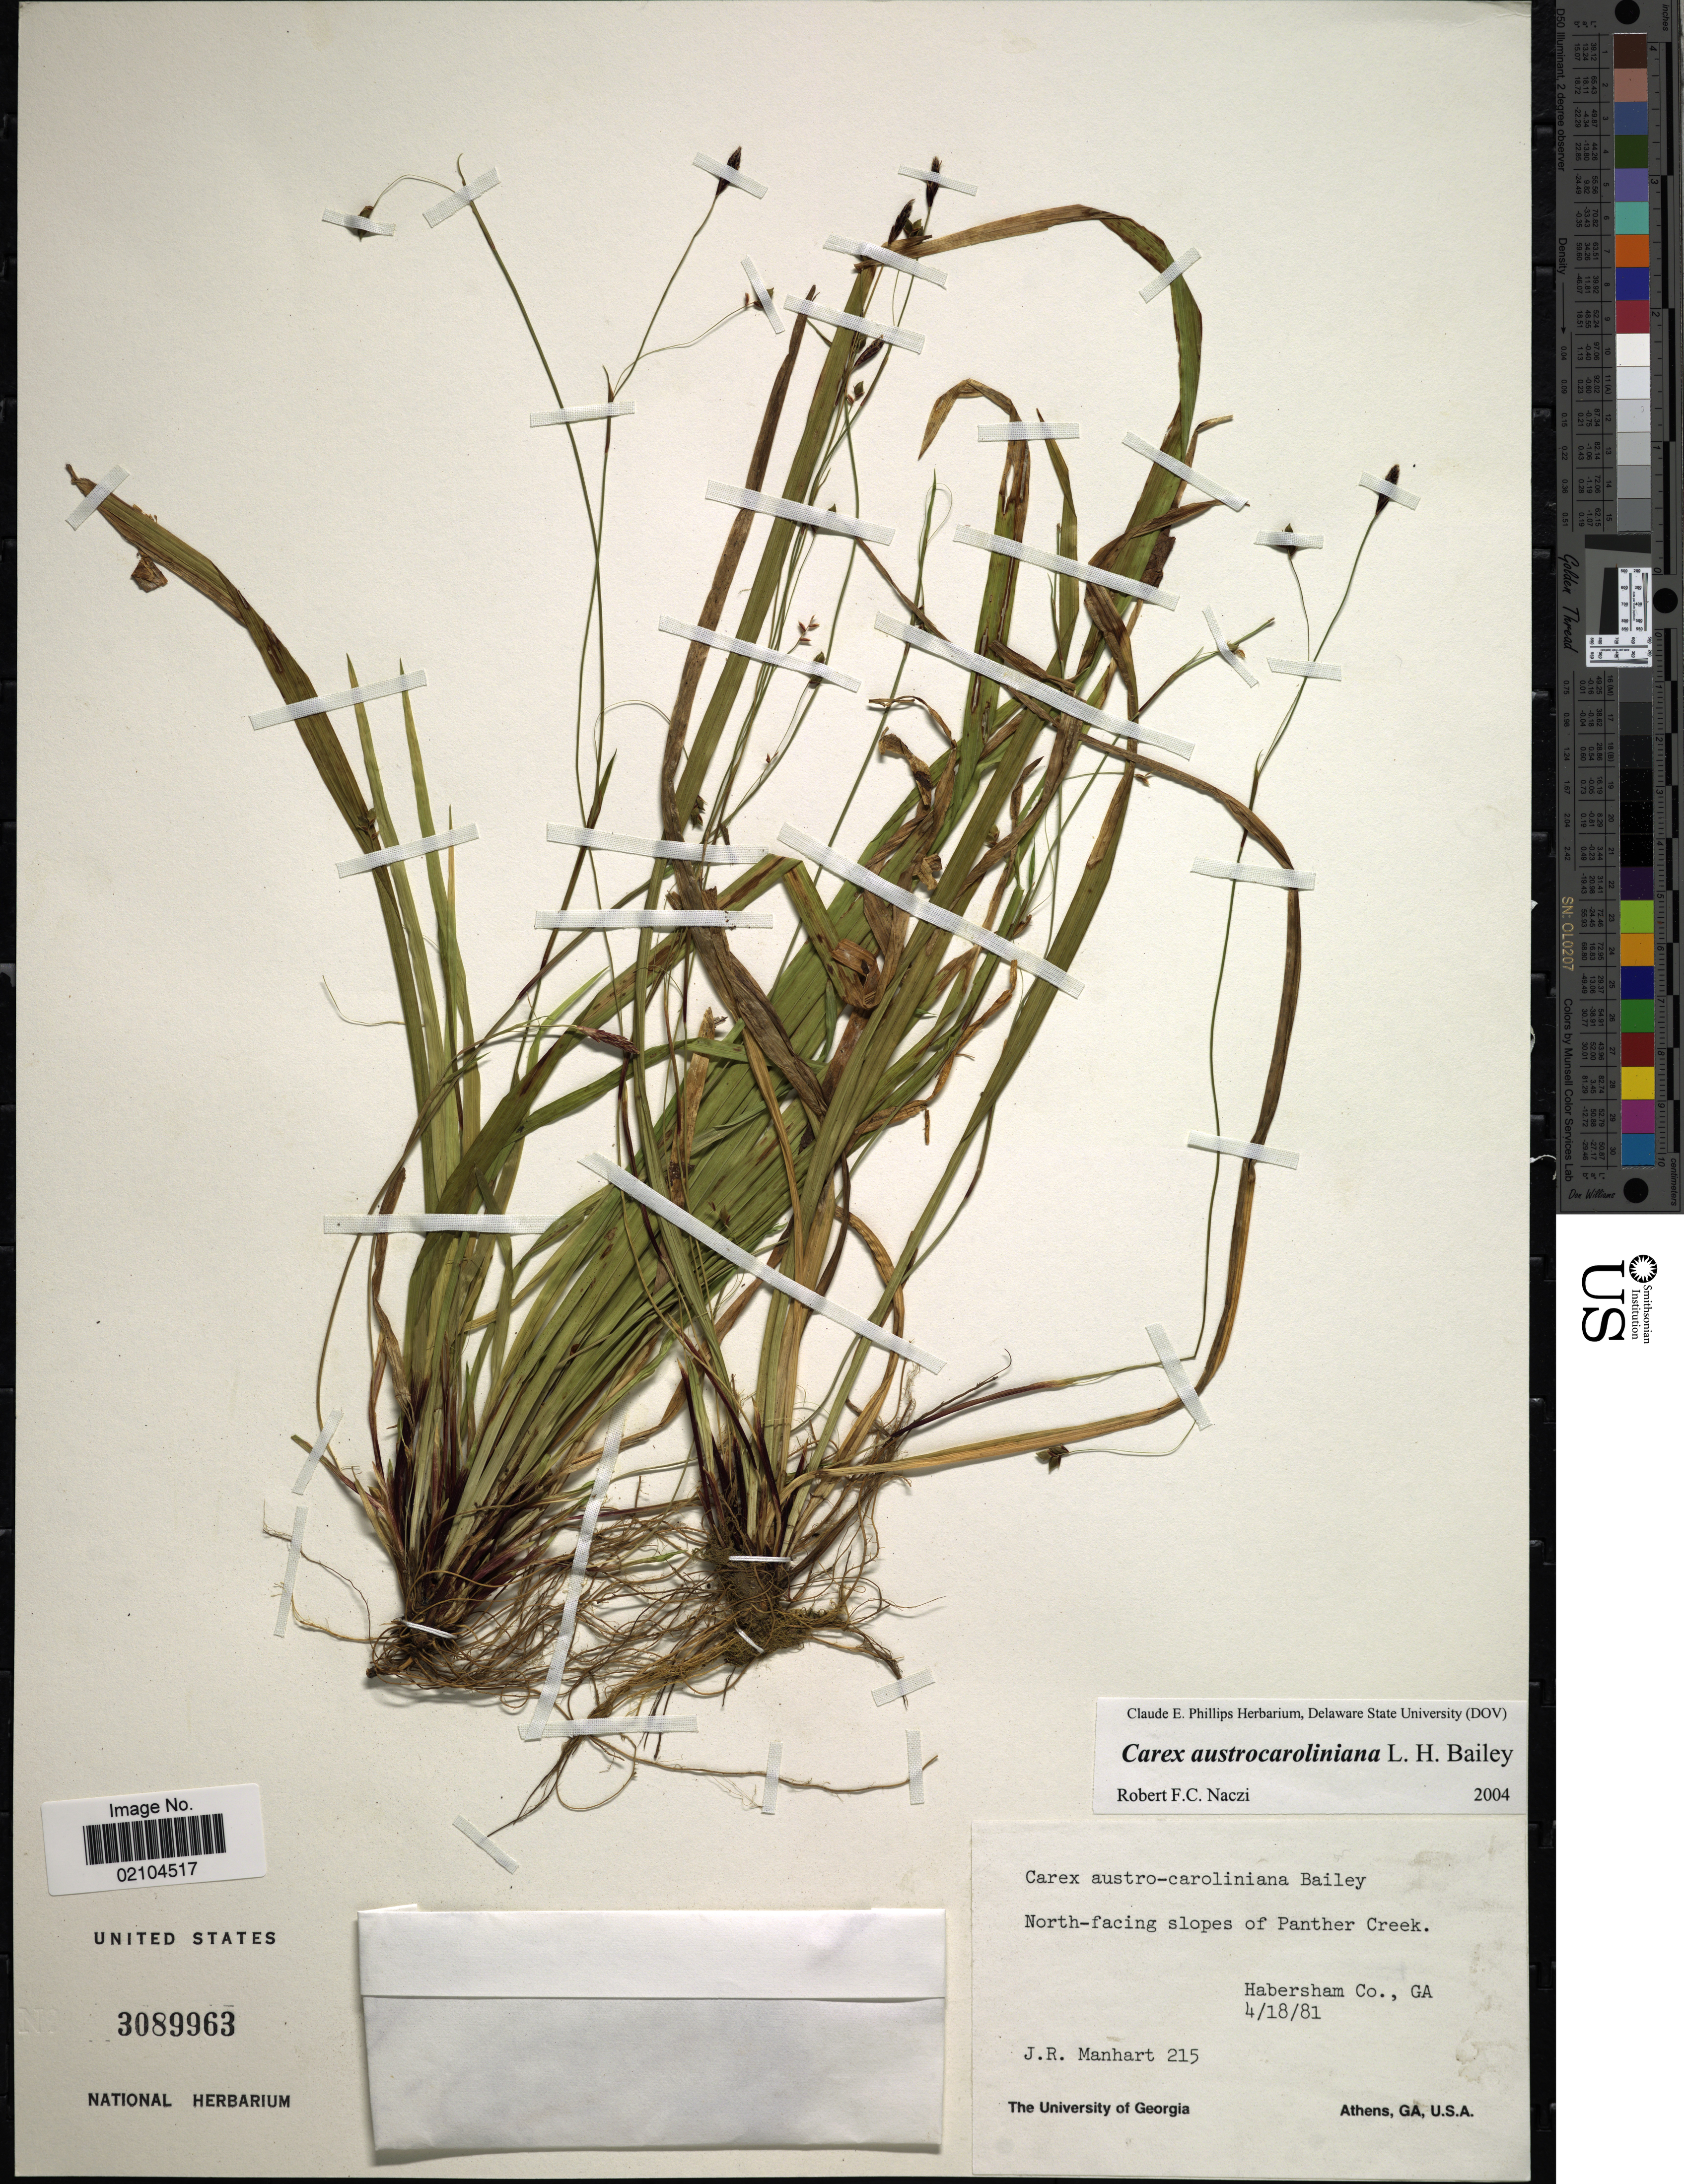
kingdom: Plantae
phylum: Tracheophyta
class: Liliopsida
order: Poales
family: Cyperaceae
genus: Carex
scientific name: Carex austrocaroliniana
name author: L.H. Bailey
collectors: J. Manhart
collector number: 215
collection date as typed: Transcribed d/m/y: 18/4/81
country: United States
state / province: Georgia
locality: North-facing slopes of Panther Creek, Habersham Co.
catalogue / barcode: US 3089963